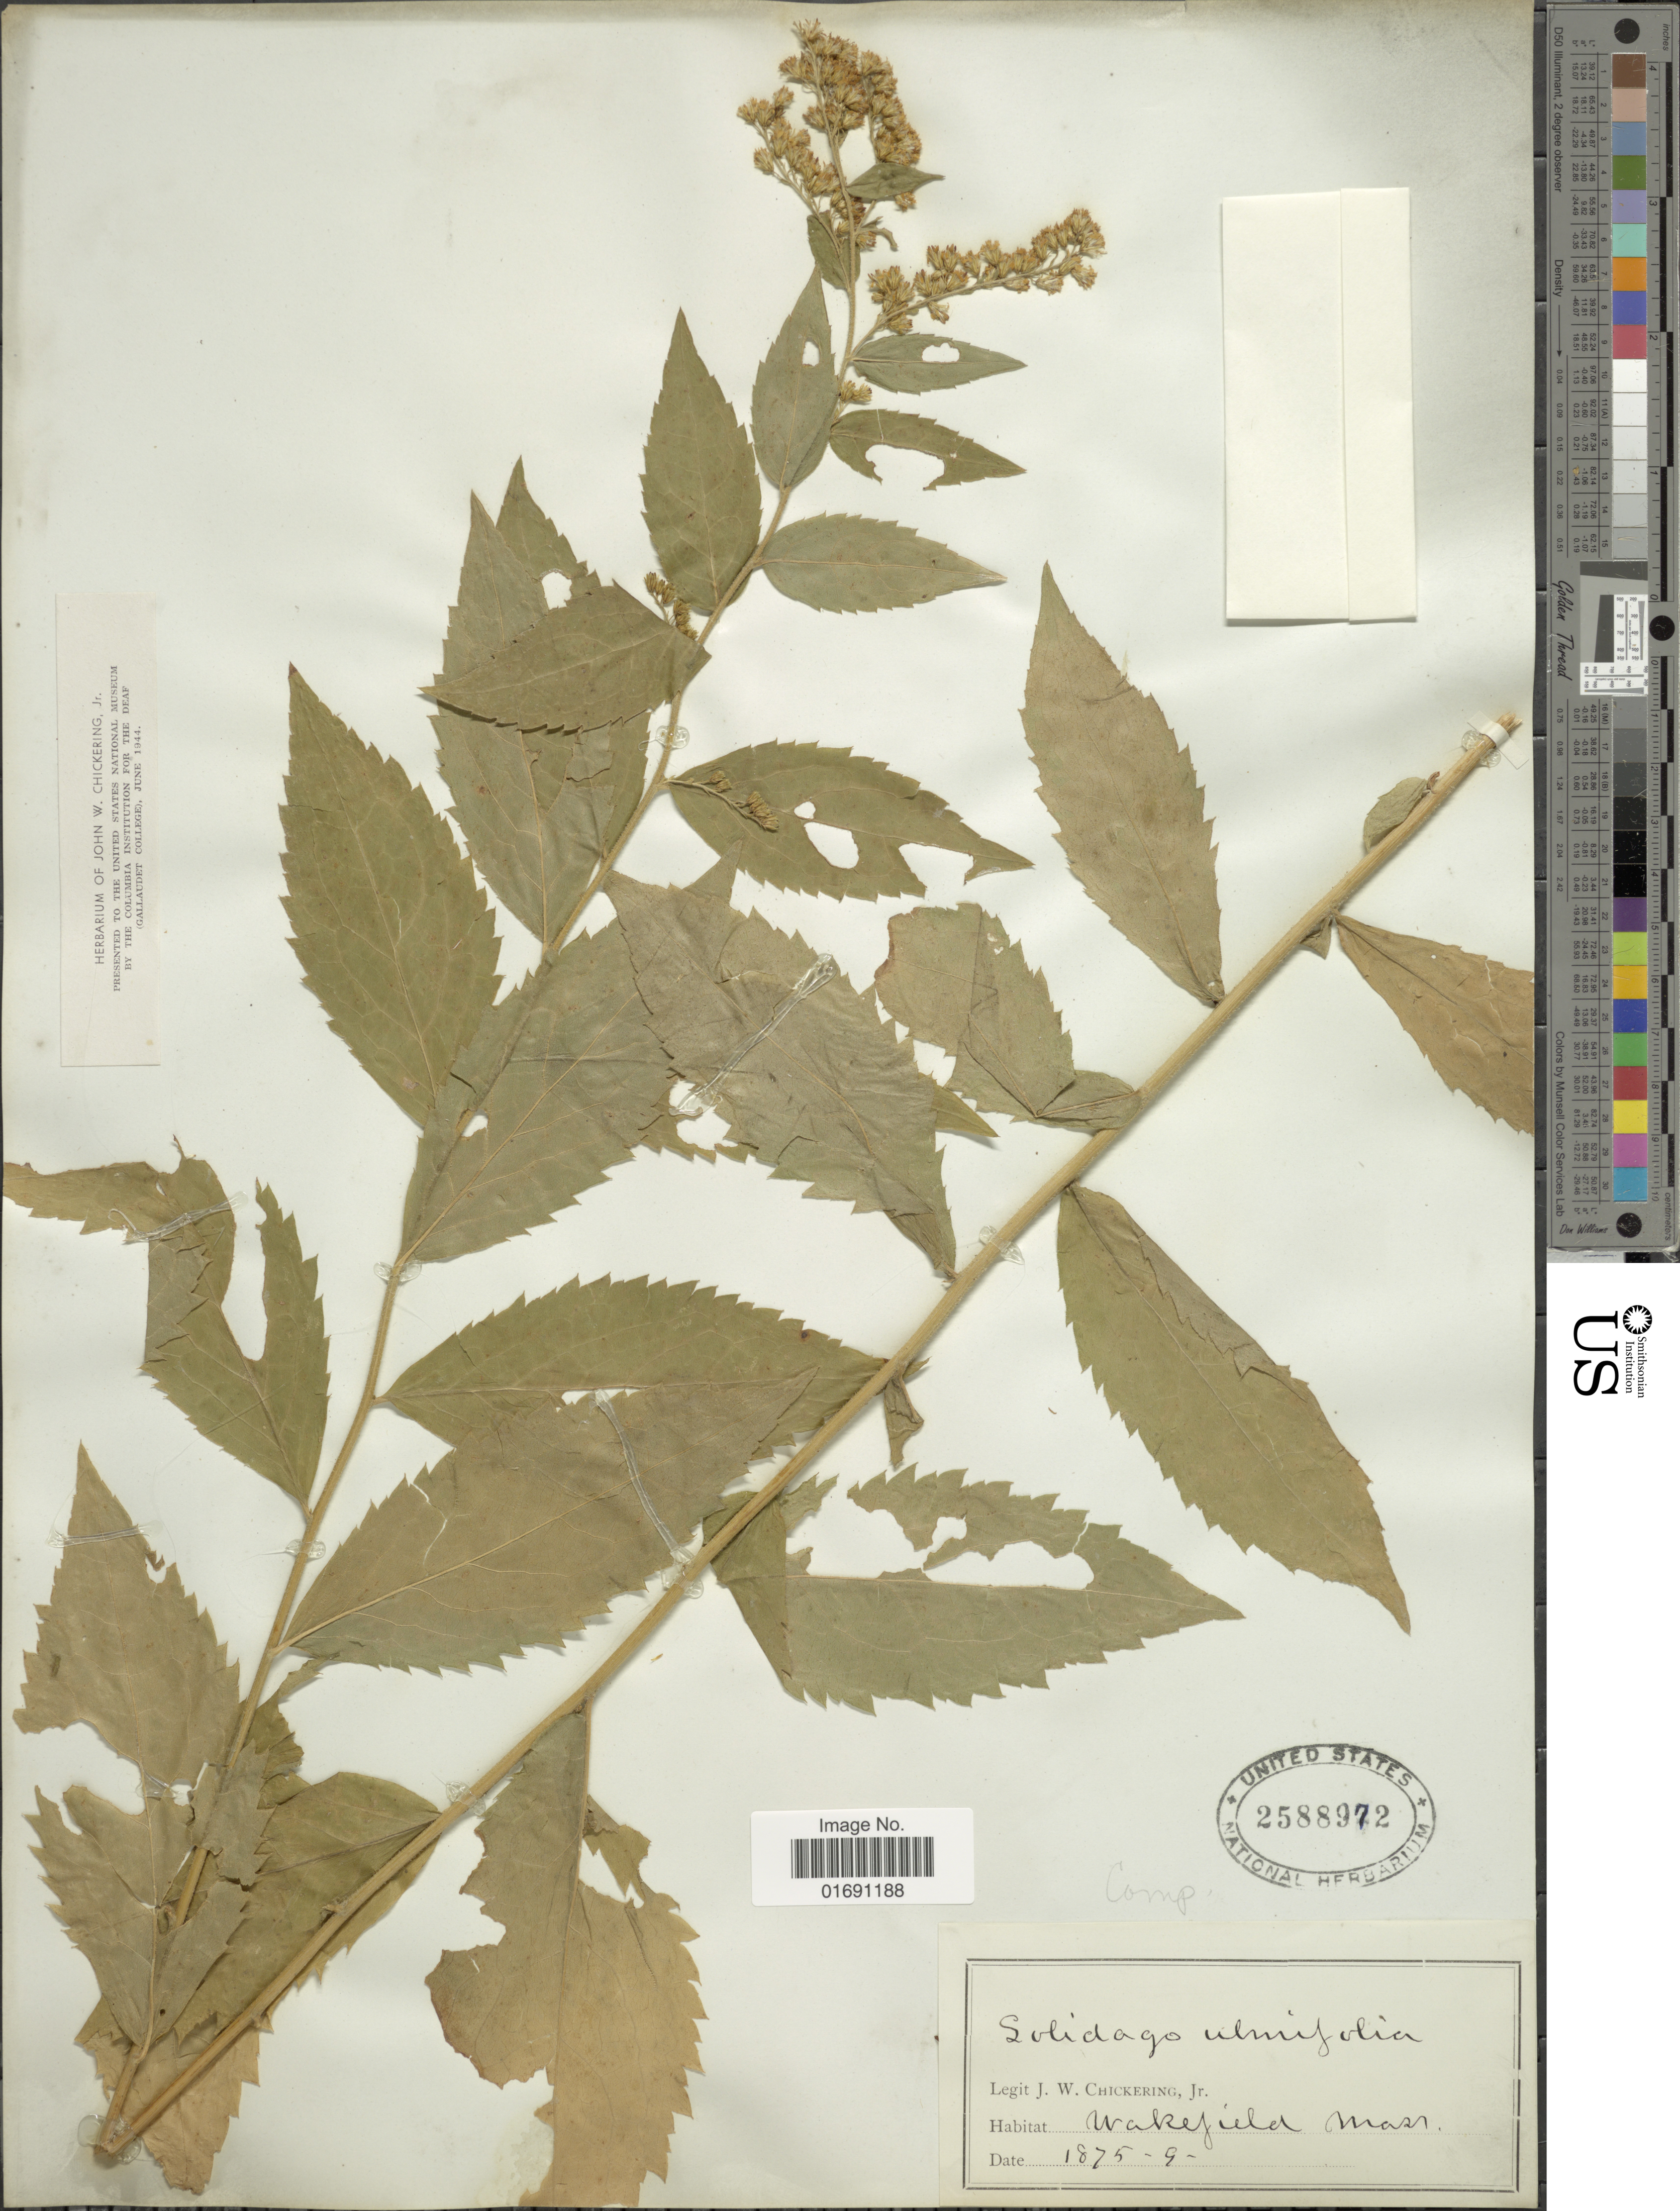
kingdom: Plantae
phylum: Tracheophyta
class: Magnoliopsida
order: Asterales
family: Asteraceae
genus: Solidago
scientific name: Solidago ulmifolia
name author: Muhl. ex Willd.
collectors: J. W. Chickering Jr.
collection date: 1875-09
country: United States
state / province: Massachusetts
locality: Wakefield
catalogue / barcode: US 2588972